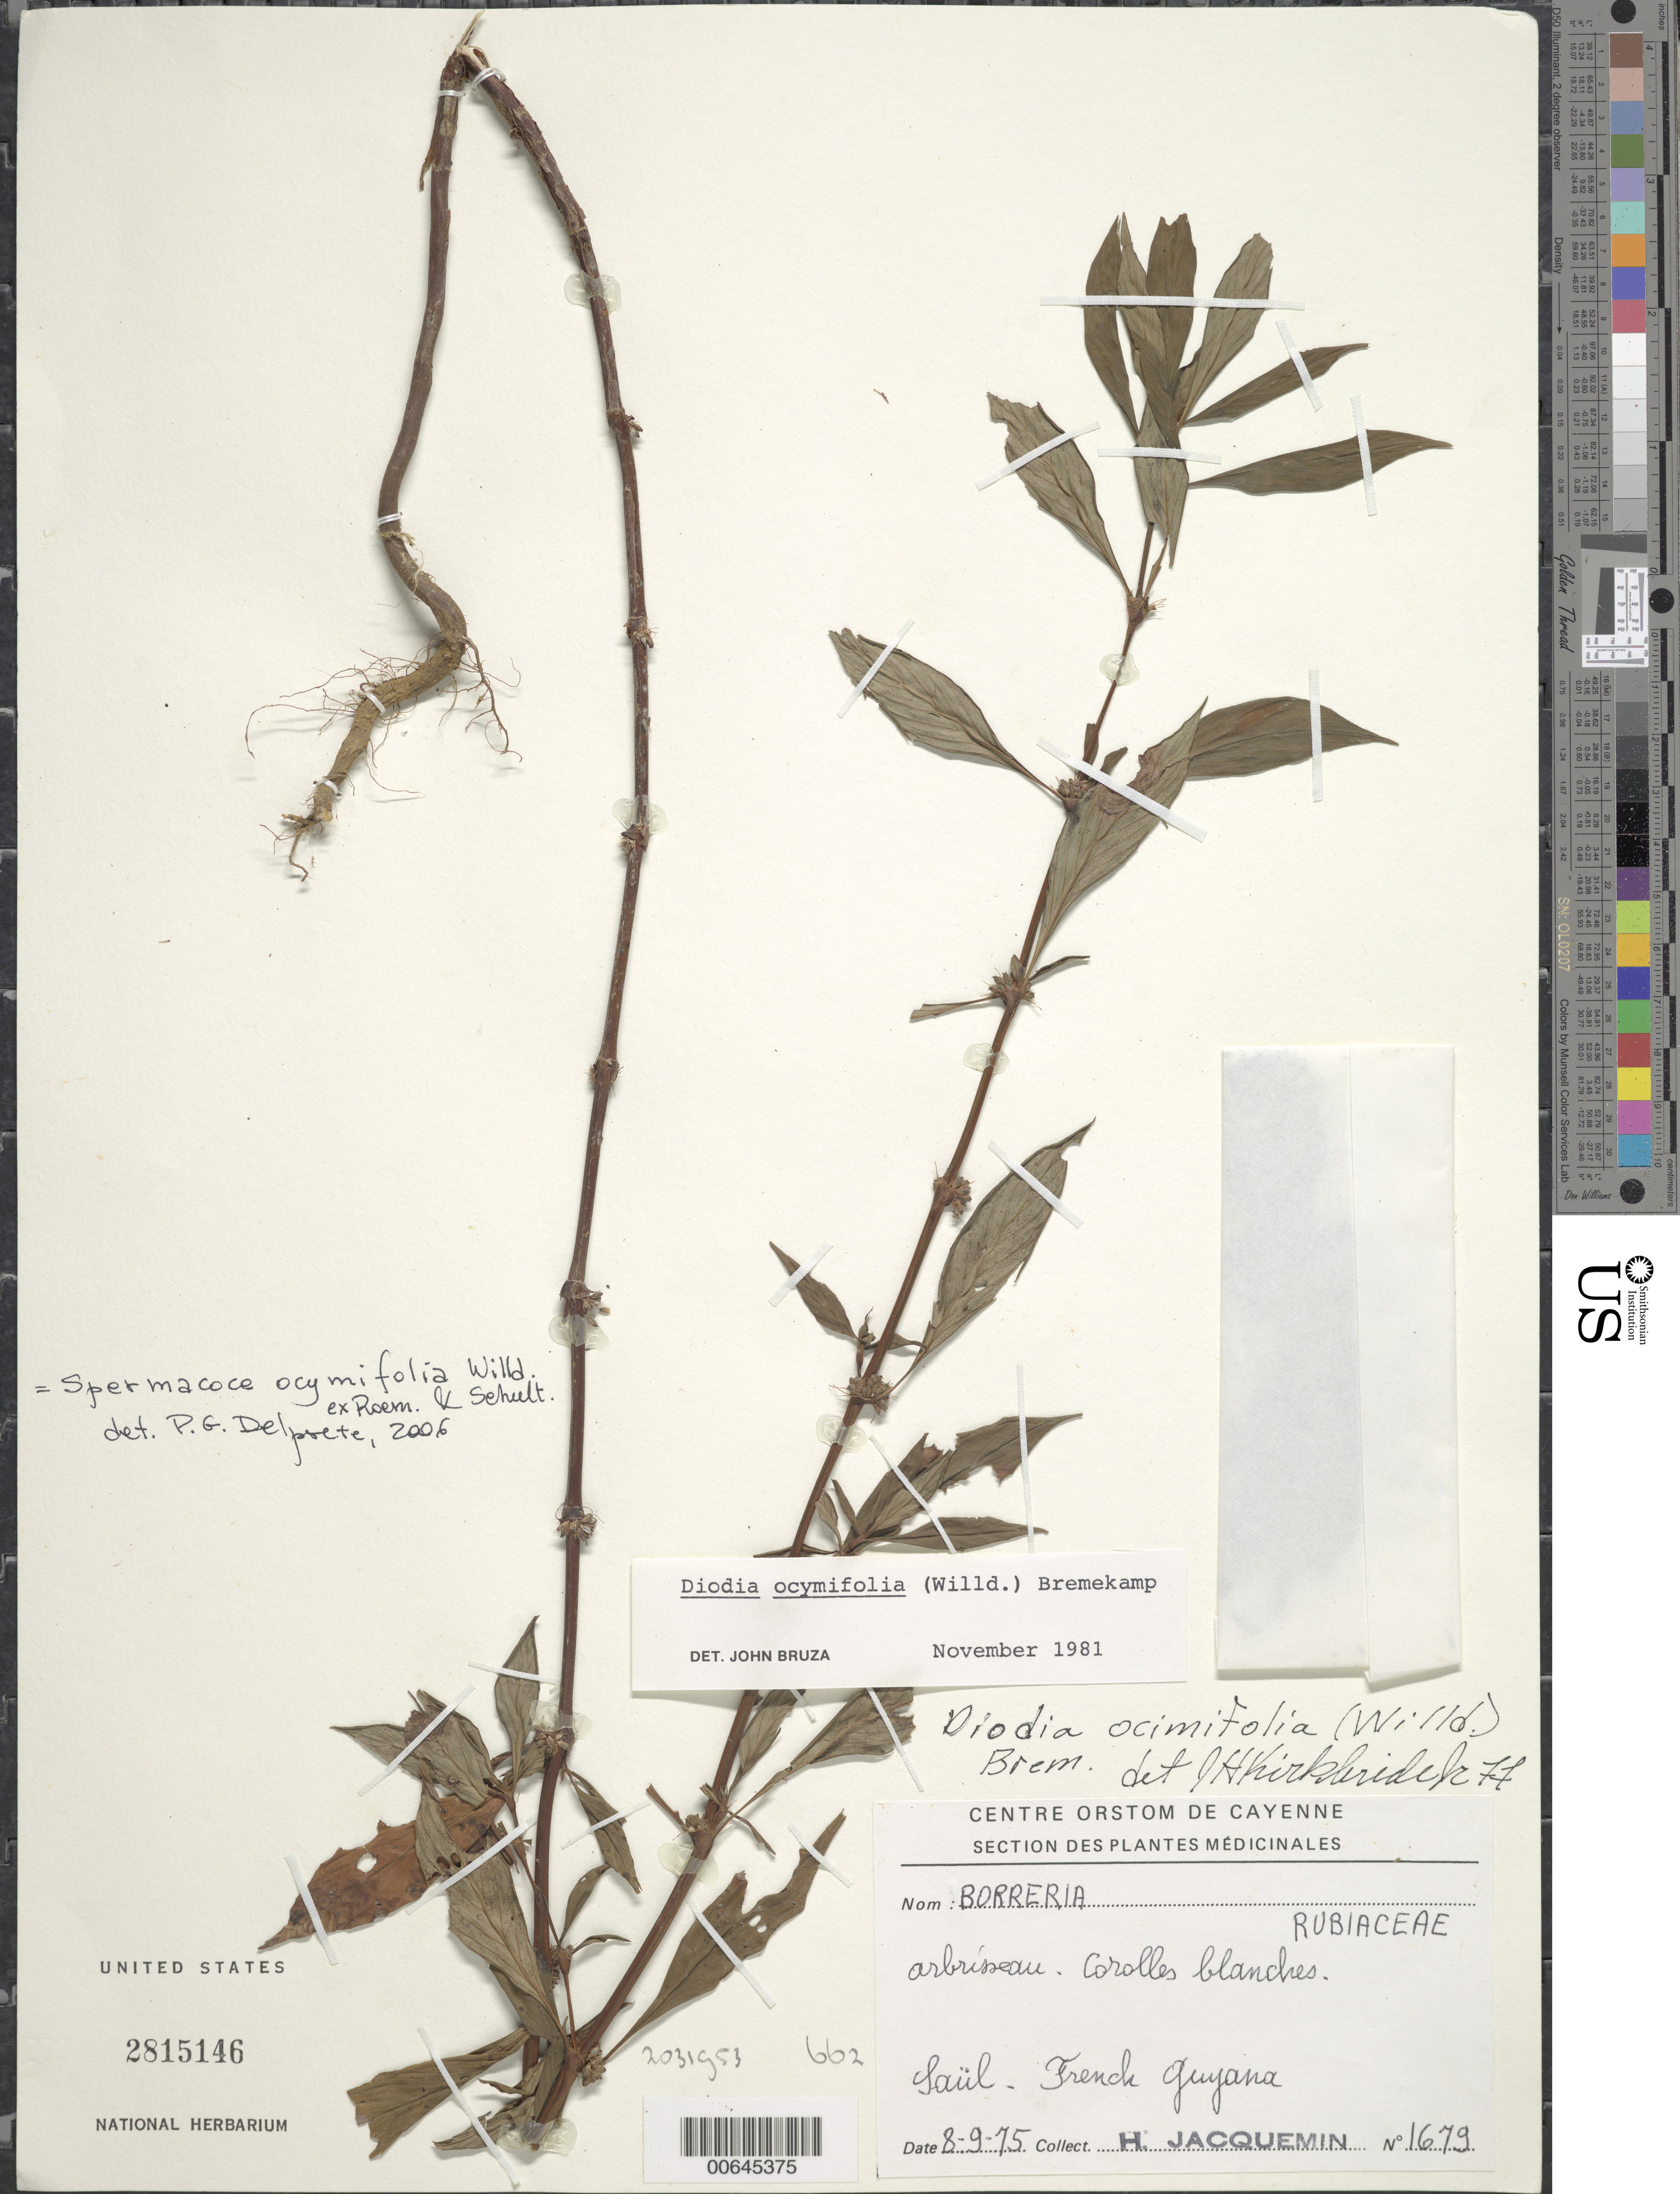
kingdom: Plantae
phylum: Tracheophyta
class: Magnoliopsida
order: Gentianales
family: Rubiaceae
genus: Spermacoce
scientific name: Spermacoce ocymifolia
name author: Willd. ex Roem. & Schult.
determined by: Delprete, P. G., Herb. de Guyane Cay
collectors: H. Jacquemin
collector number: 1679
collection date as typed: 8-Sep-75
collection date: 1975-09-08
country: French Guiana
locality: Saül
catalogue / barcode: US 2815146